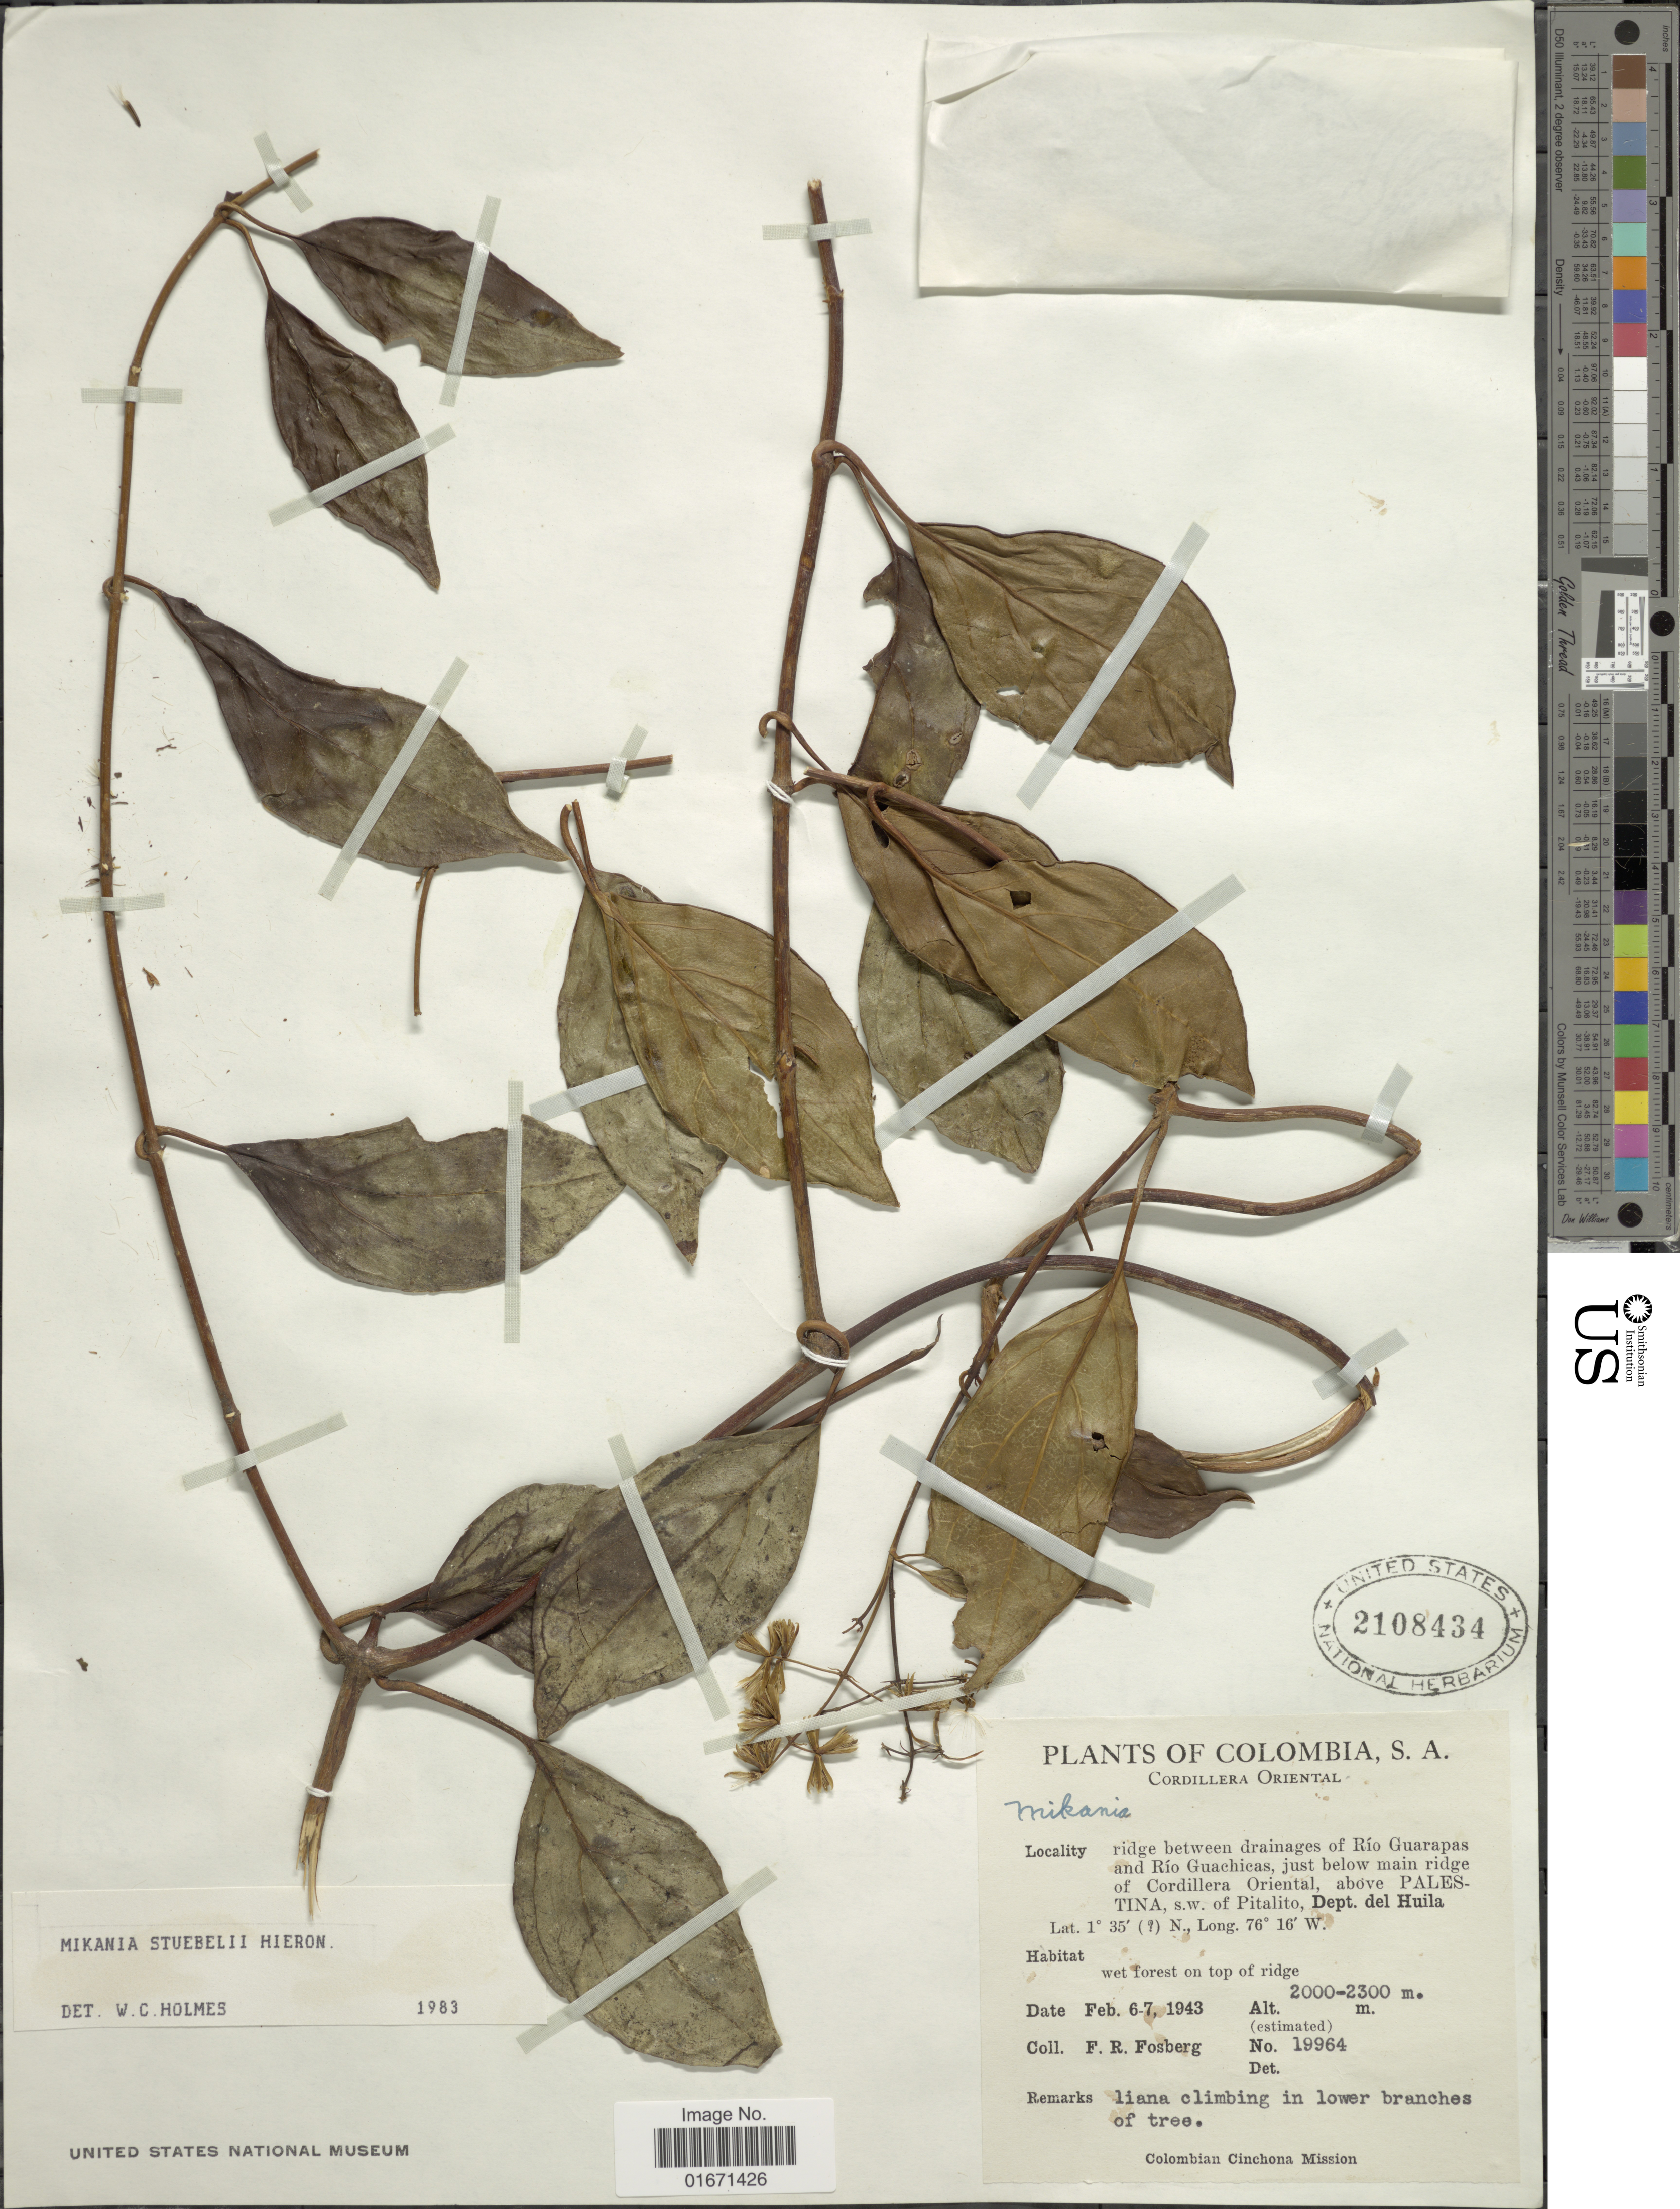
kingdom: Plantae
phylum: Tracheophyta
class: Magnoliopsida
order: Asterales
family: Asteraceae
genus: Mikania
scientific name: Mikania stuebelii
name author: Hieron.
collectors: F. R. Fosberg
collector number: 19964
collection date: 1943-02-06/1943-02-07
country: Colombia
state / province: Huila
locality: Cordillera Oriental. Ridge between drainages of Río Guarapas and Río Guachicas, just below main ridge of Cordillera Oriental, above Palestina, s.w. of Pitalito, Dept. del Huila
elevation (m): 2000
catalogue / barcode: US 2108434